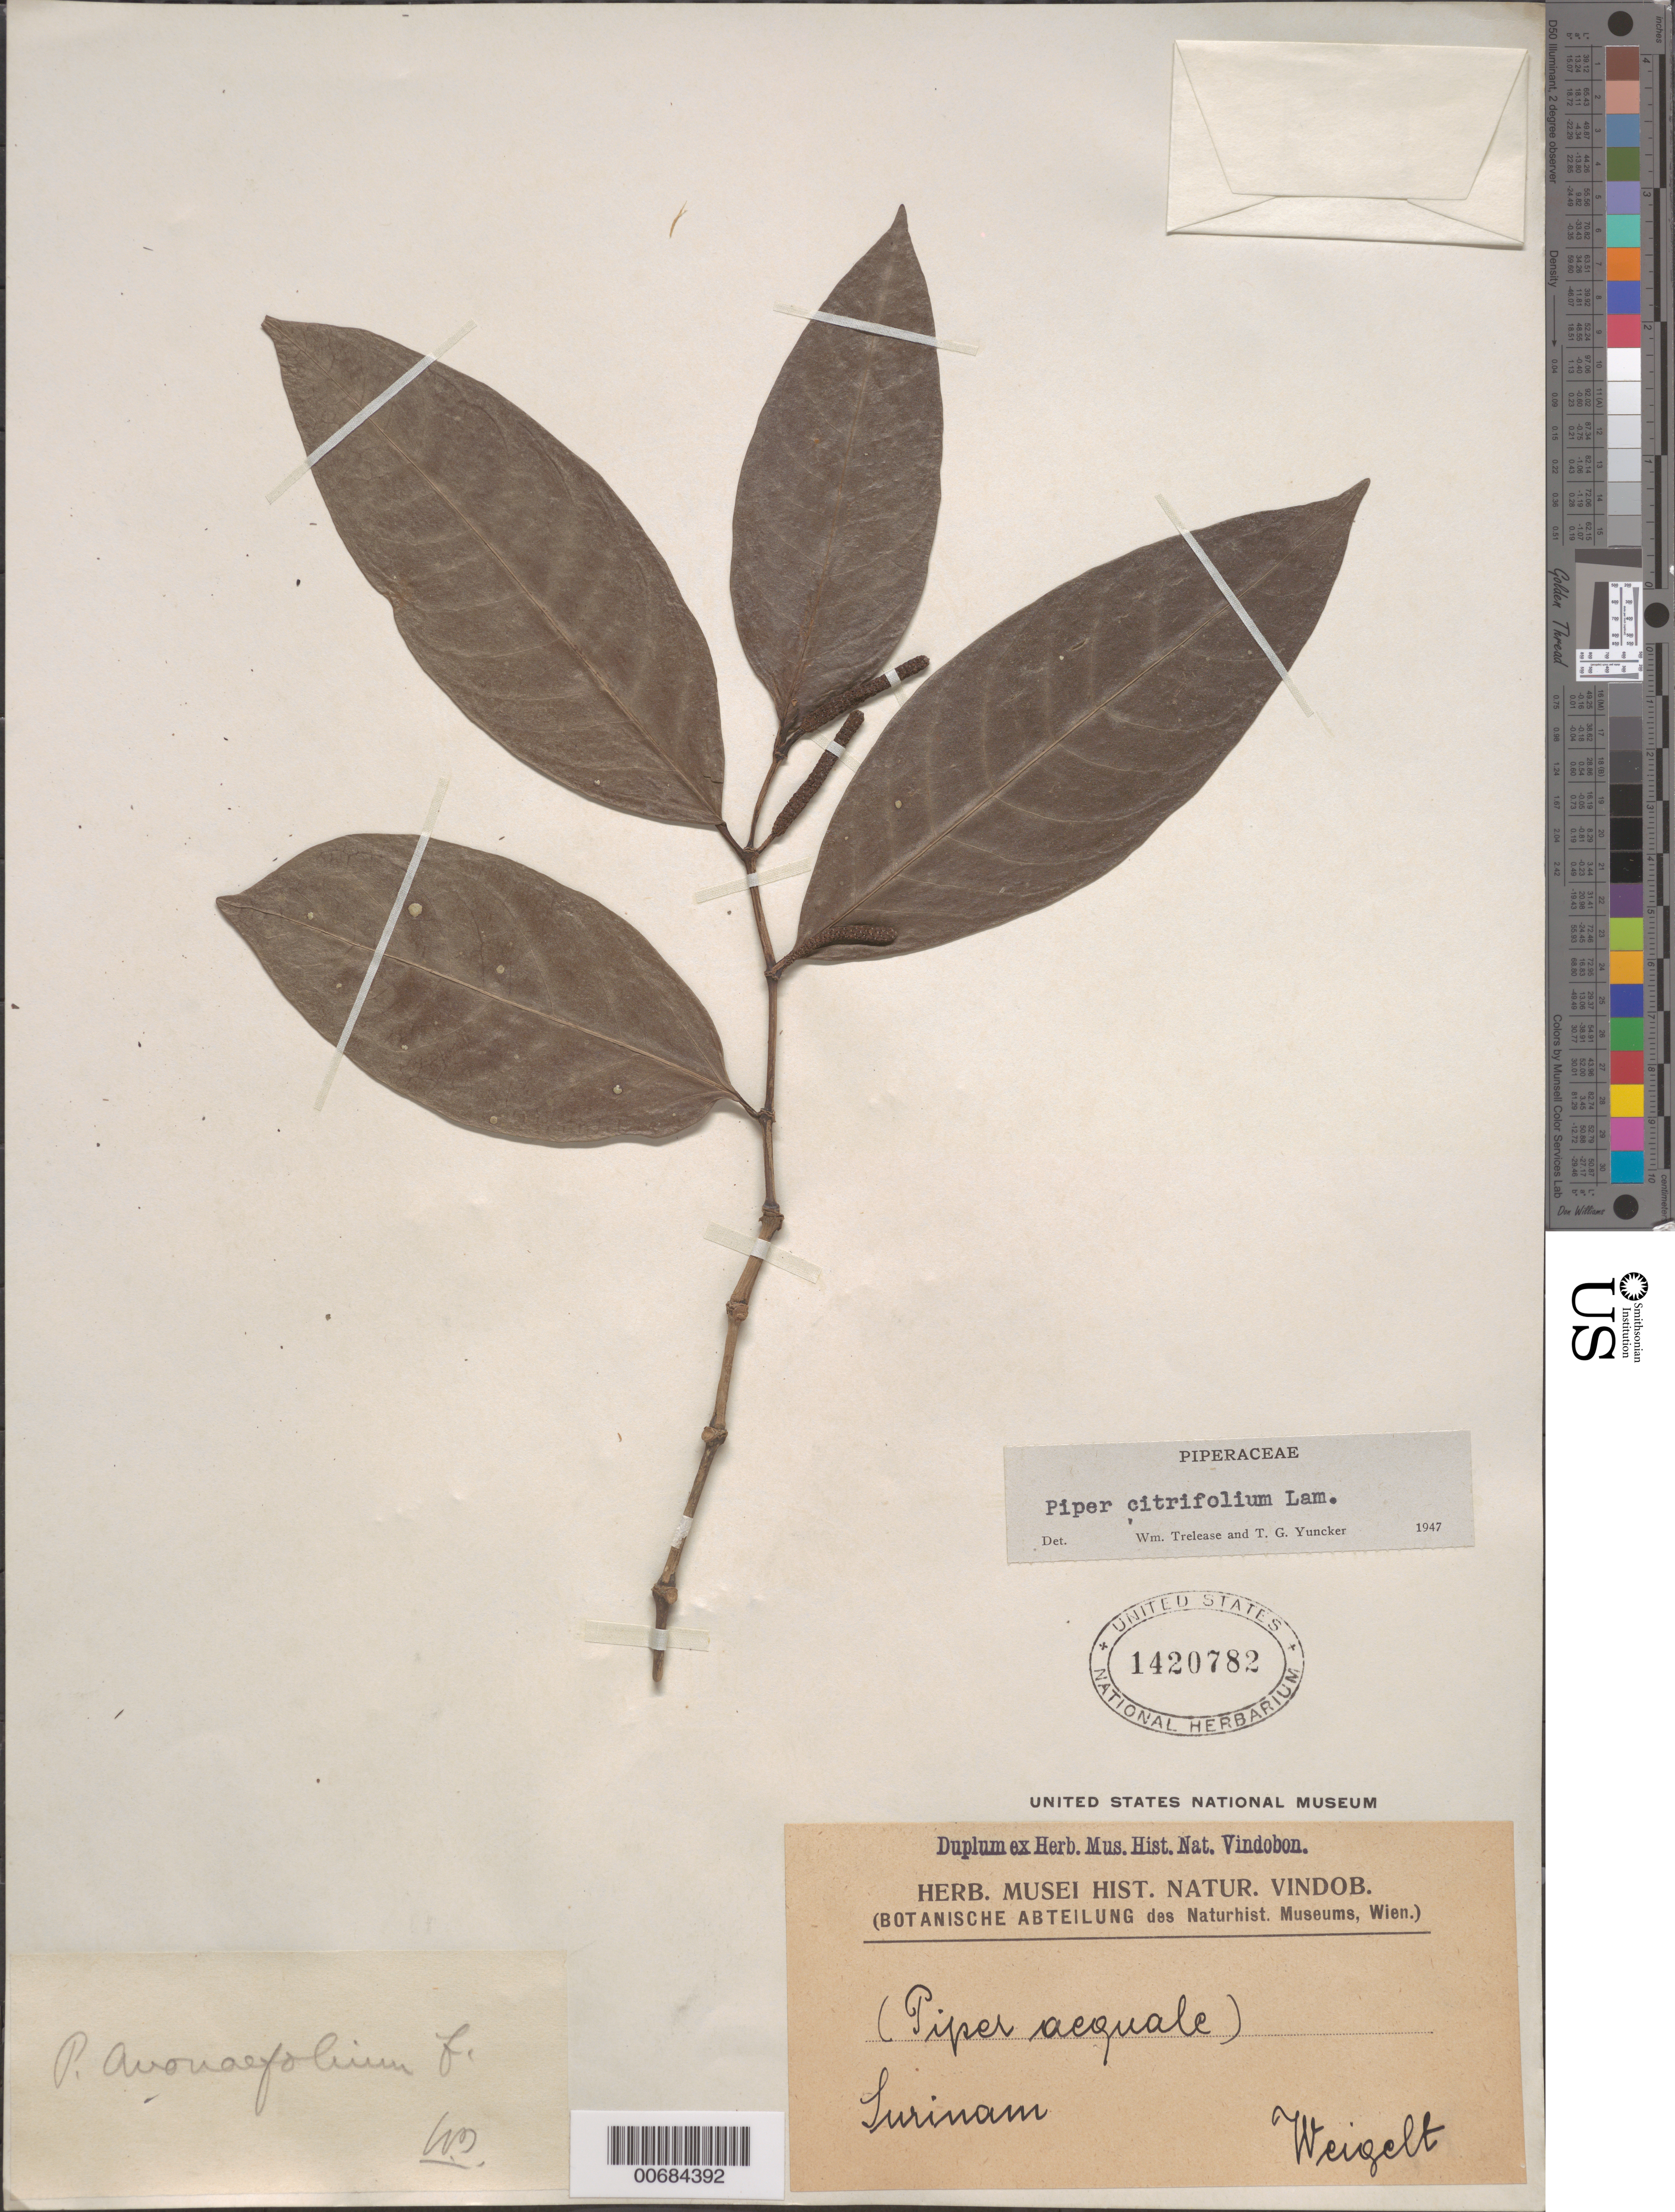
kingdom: Plantae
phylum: Tracheophyta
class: Magnoliopsida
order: Piperales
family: Piperaceae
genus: Piper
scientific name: Piper citrifolium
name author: Lam.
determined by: Trelease, W.; Yuncker, T. G.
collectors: C. Weigelt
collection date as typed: s.d.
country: Suriname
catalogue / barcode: US 1420782